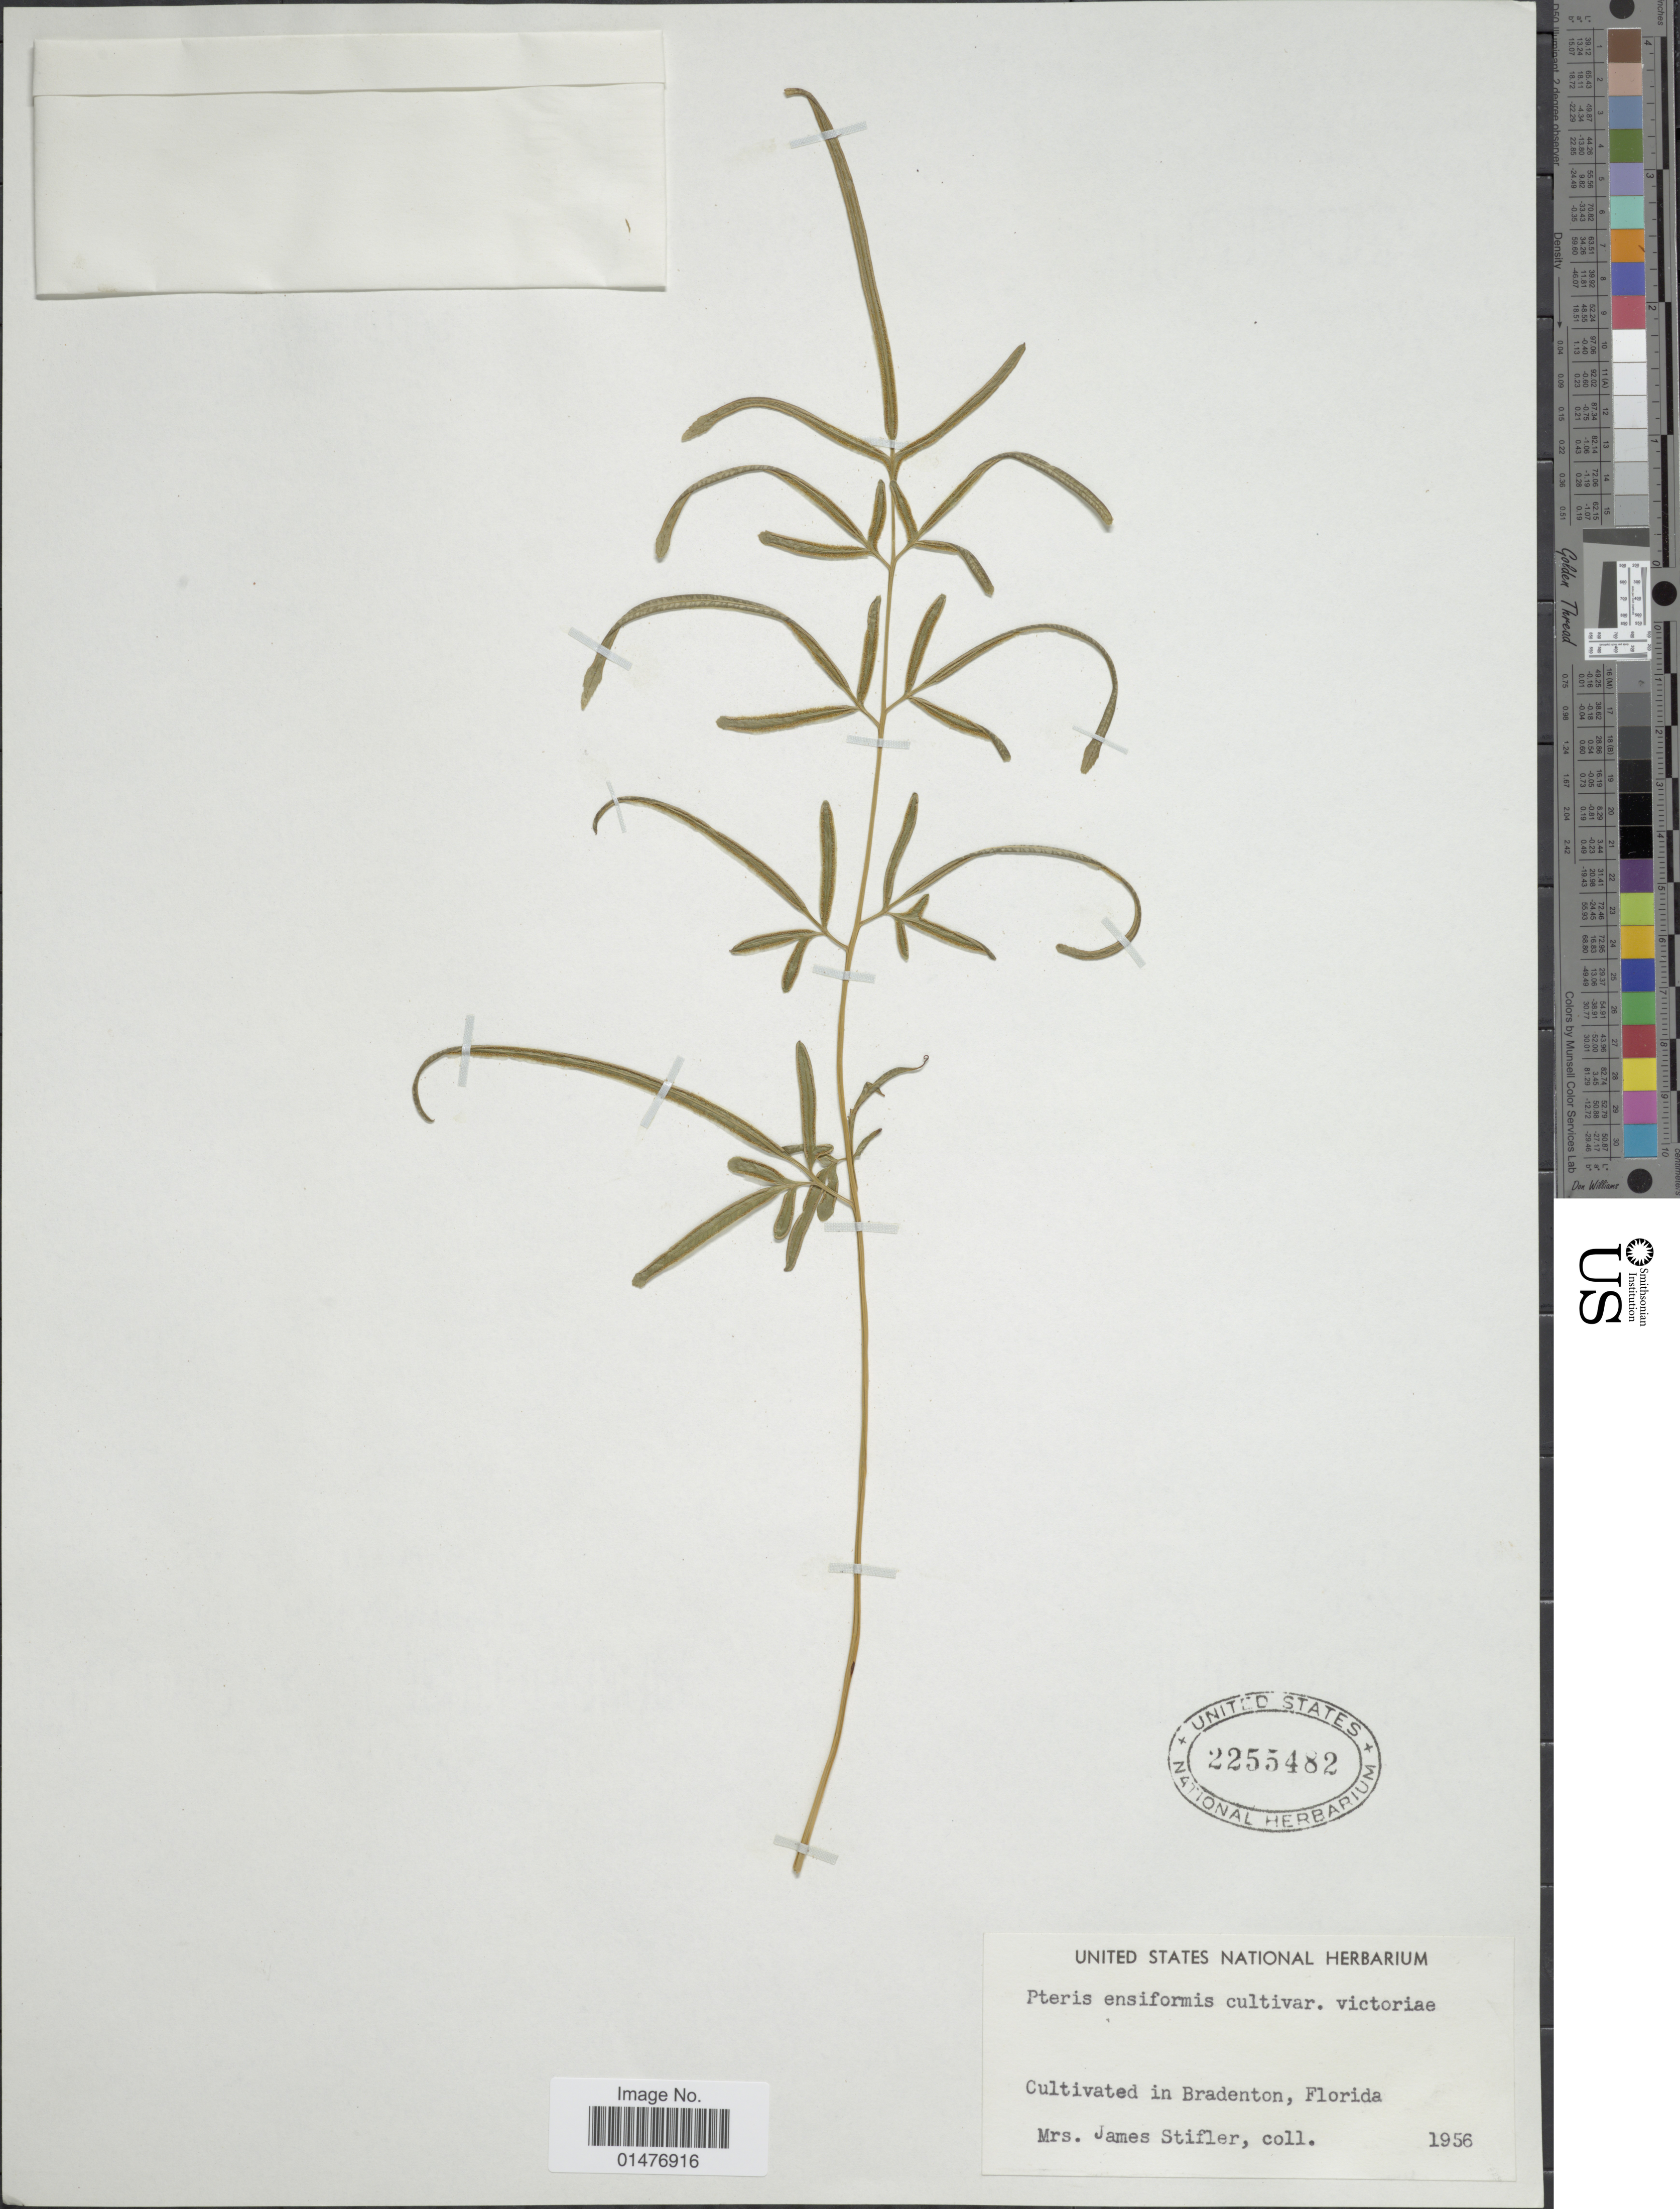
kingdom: Plantae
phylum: Tracheophyta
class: Polypodiopsida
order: Polypodiales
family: Pteridaceae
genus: Pteris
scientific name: Pteris ensiformis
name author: Burm. f.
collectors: J. Stifler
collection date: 1956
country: United States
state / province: Florida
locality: Bradenton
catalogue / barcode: US 2255482